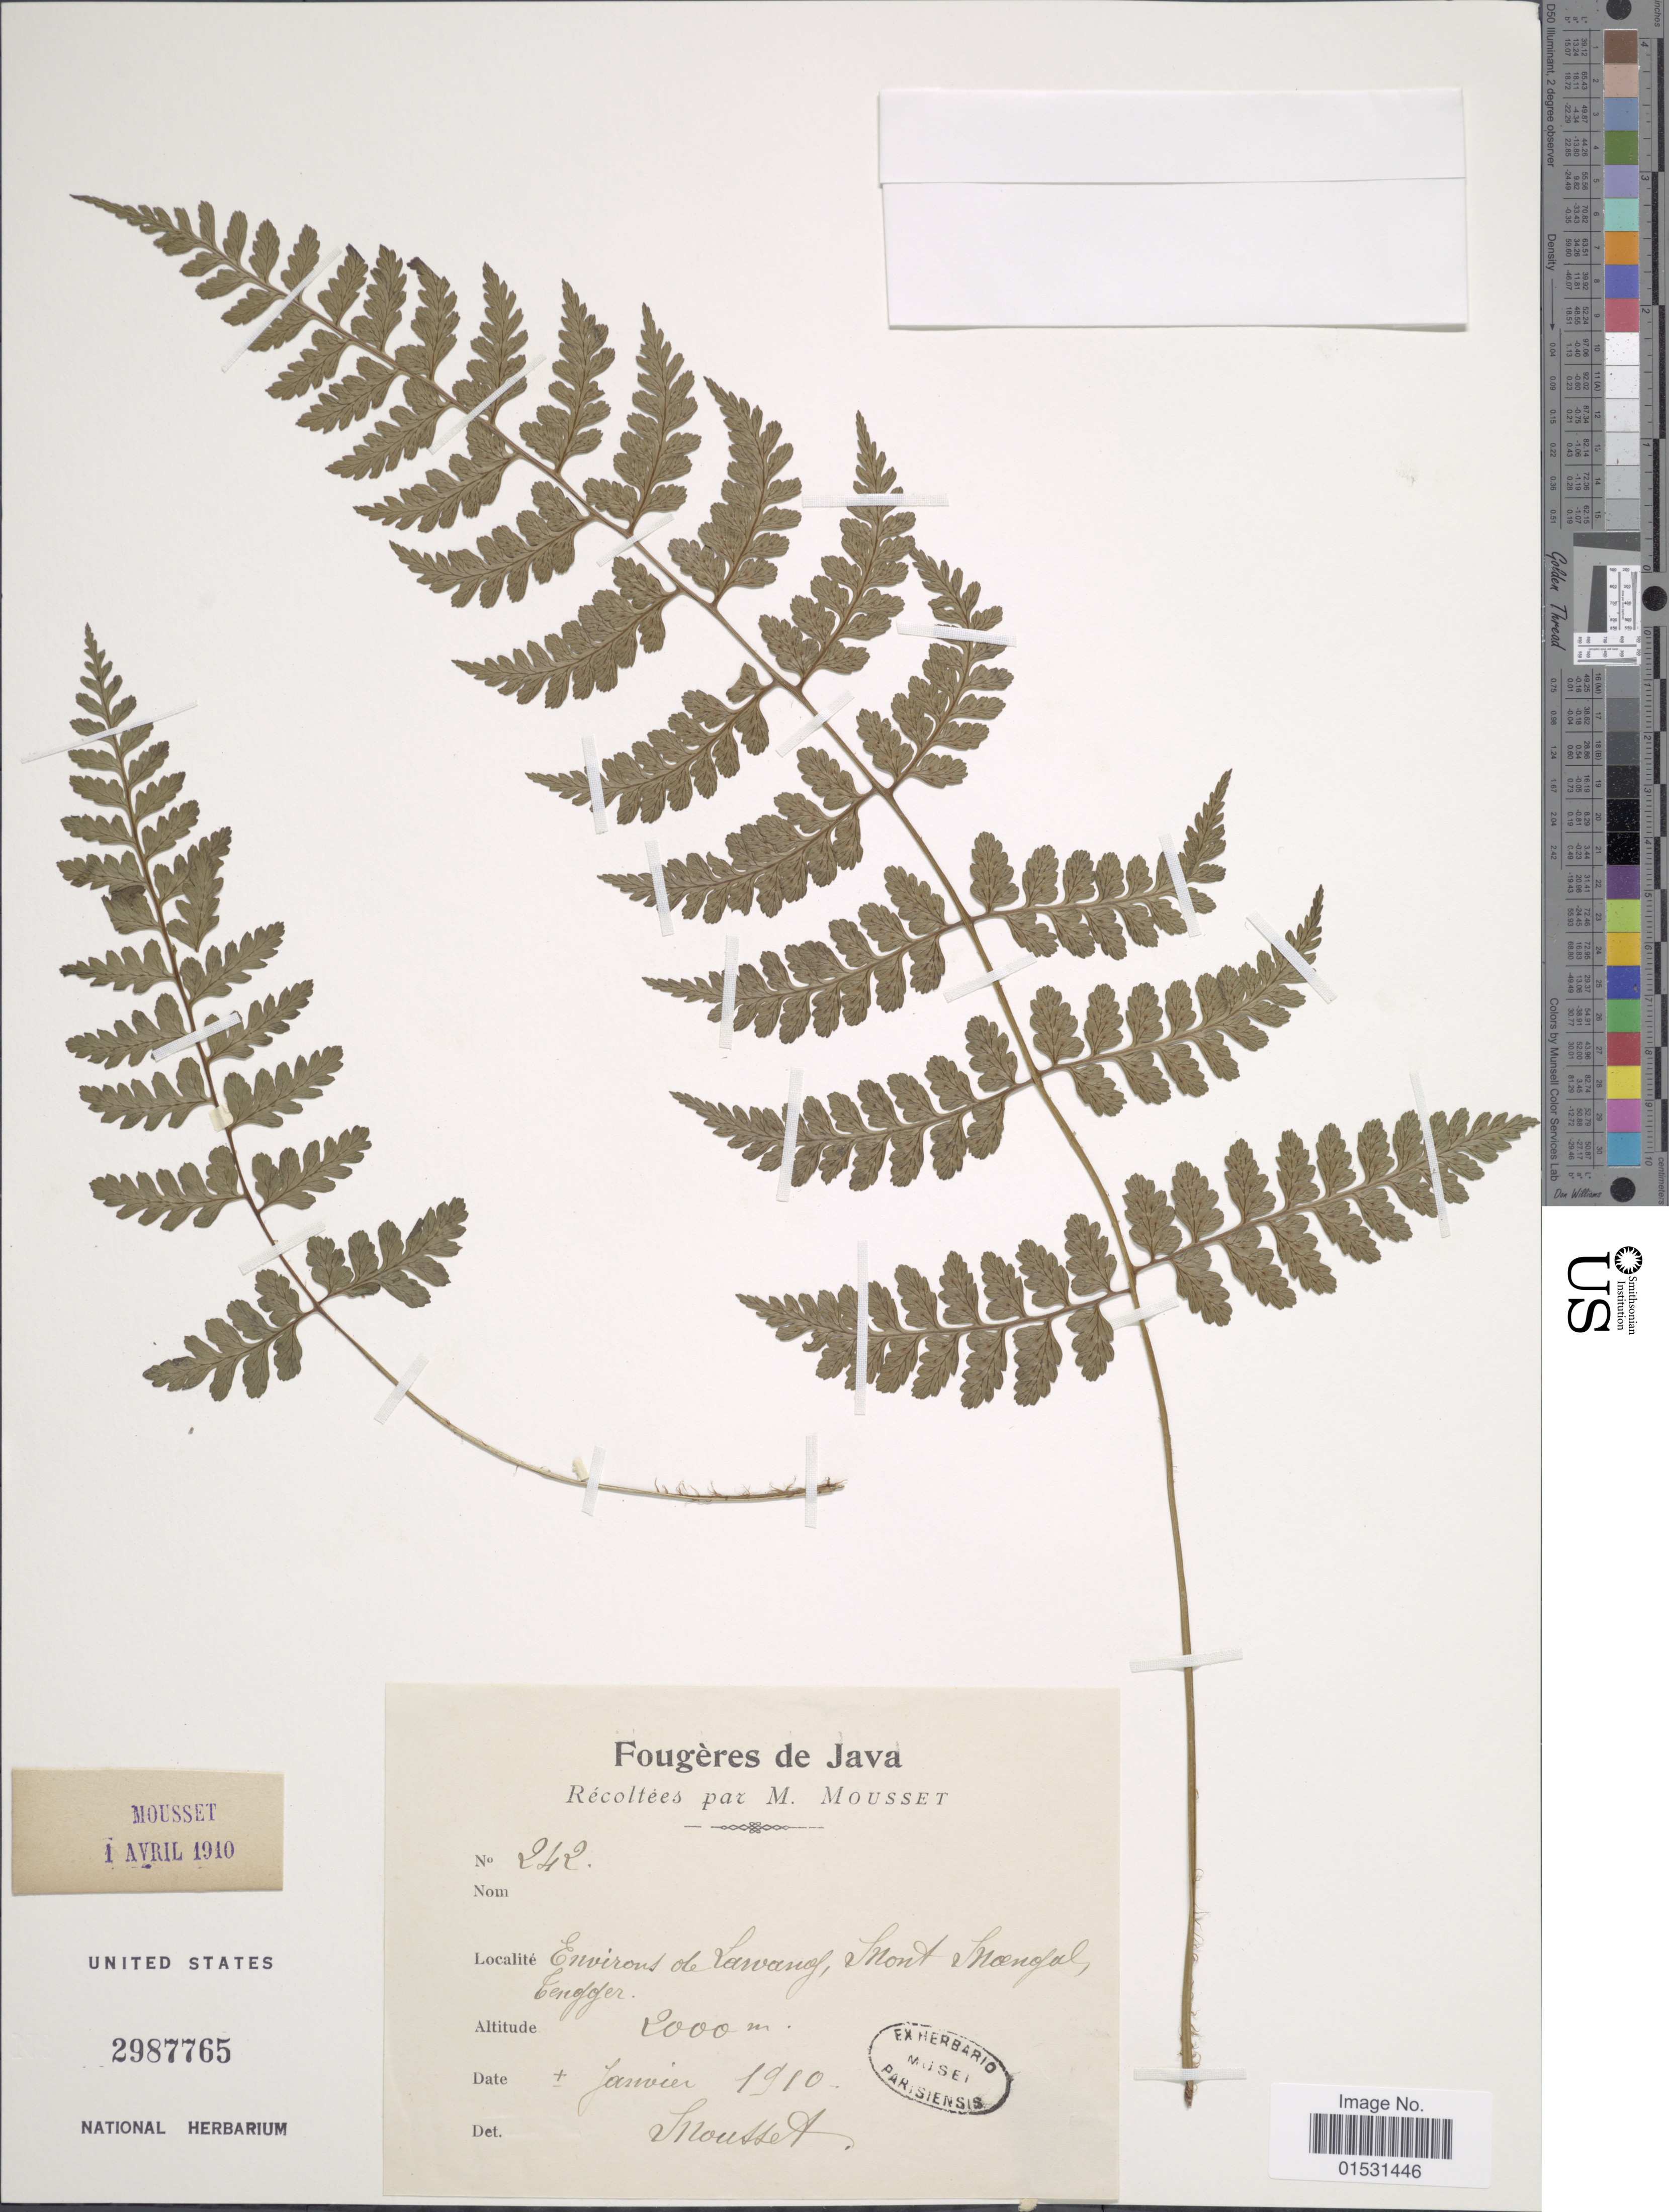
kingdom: Plantae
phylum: Tracheophyta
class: Polypodiopsida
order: Polypodiales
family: Athyriaceae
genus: Athyrium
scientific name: Athyrium macrocarpon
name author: Bedd.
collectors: Mousset, --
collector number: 242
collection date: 1910-01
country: Indonesia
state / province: Java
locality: Environs de Lawang, Mont Moengal, Tengger.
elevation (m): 2000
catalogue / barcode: US 2987765